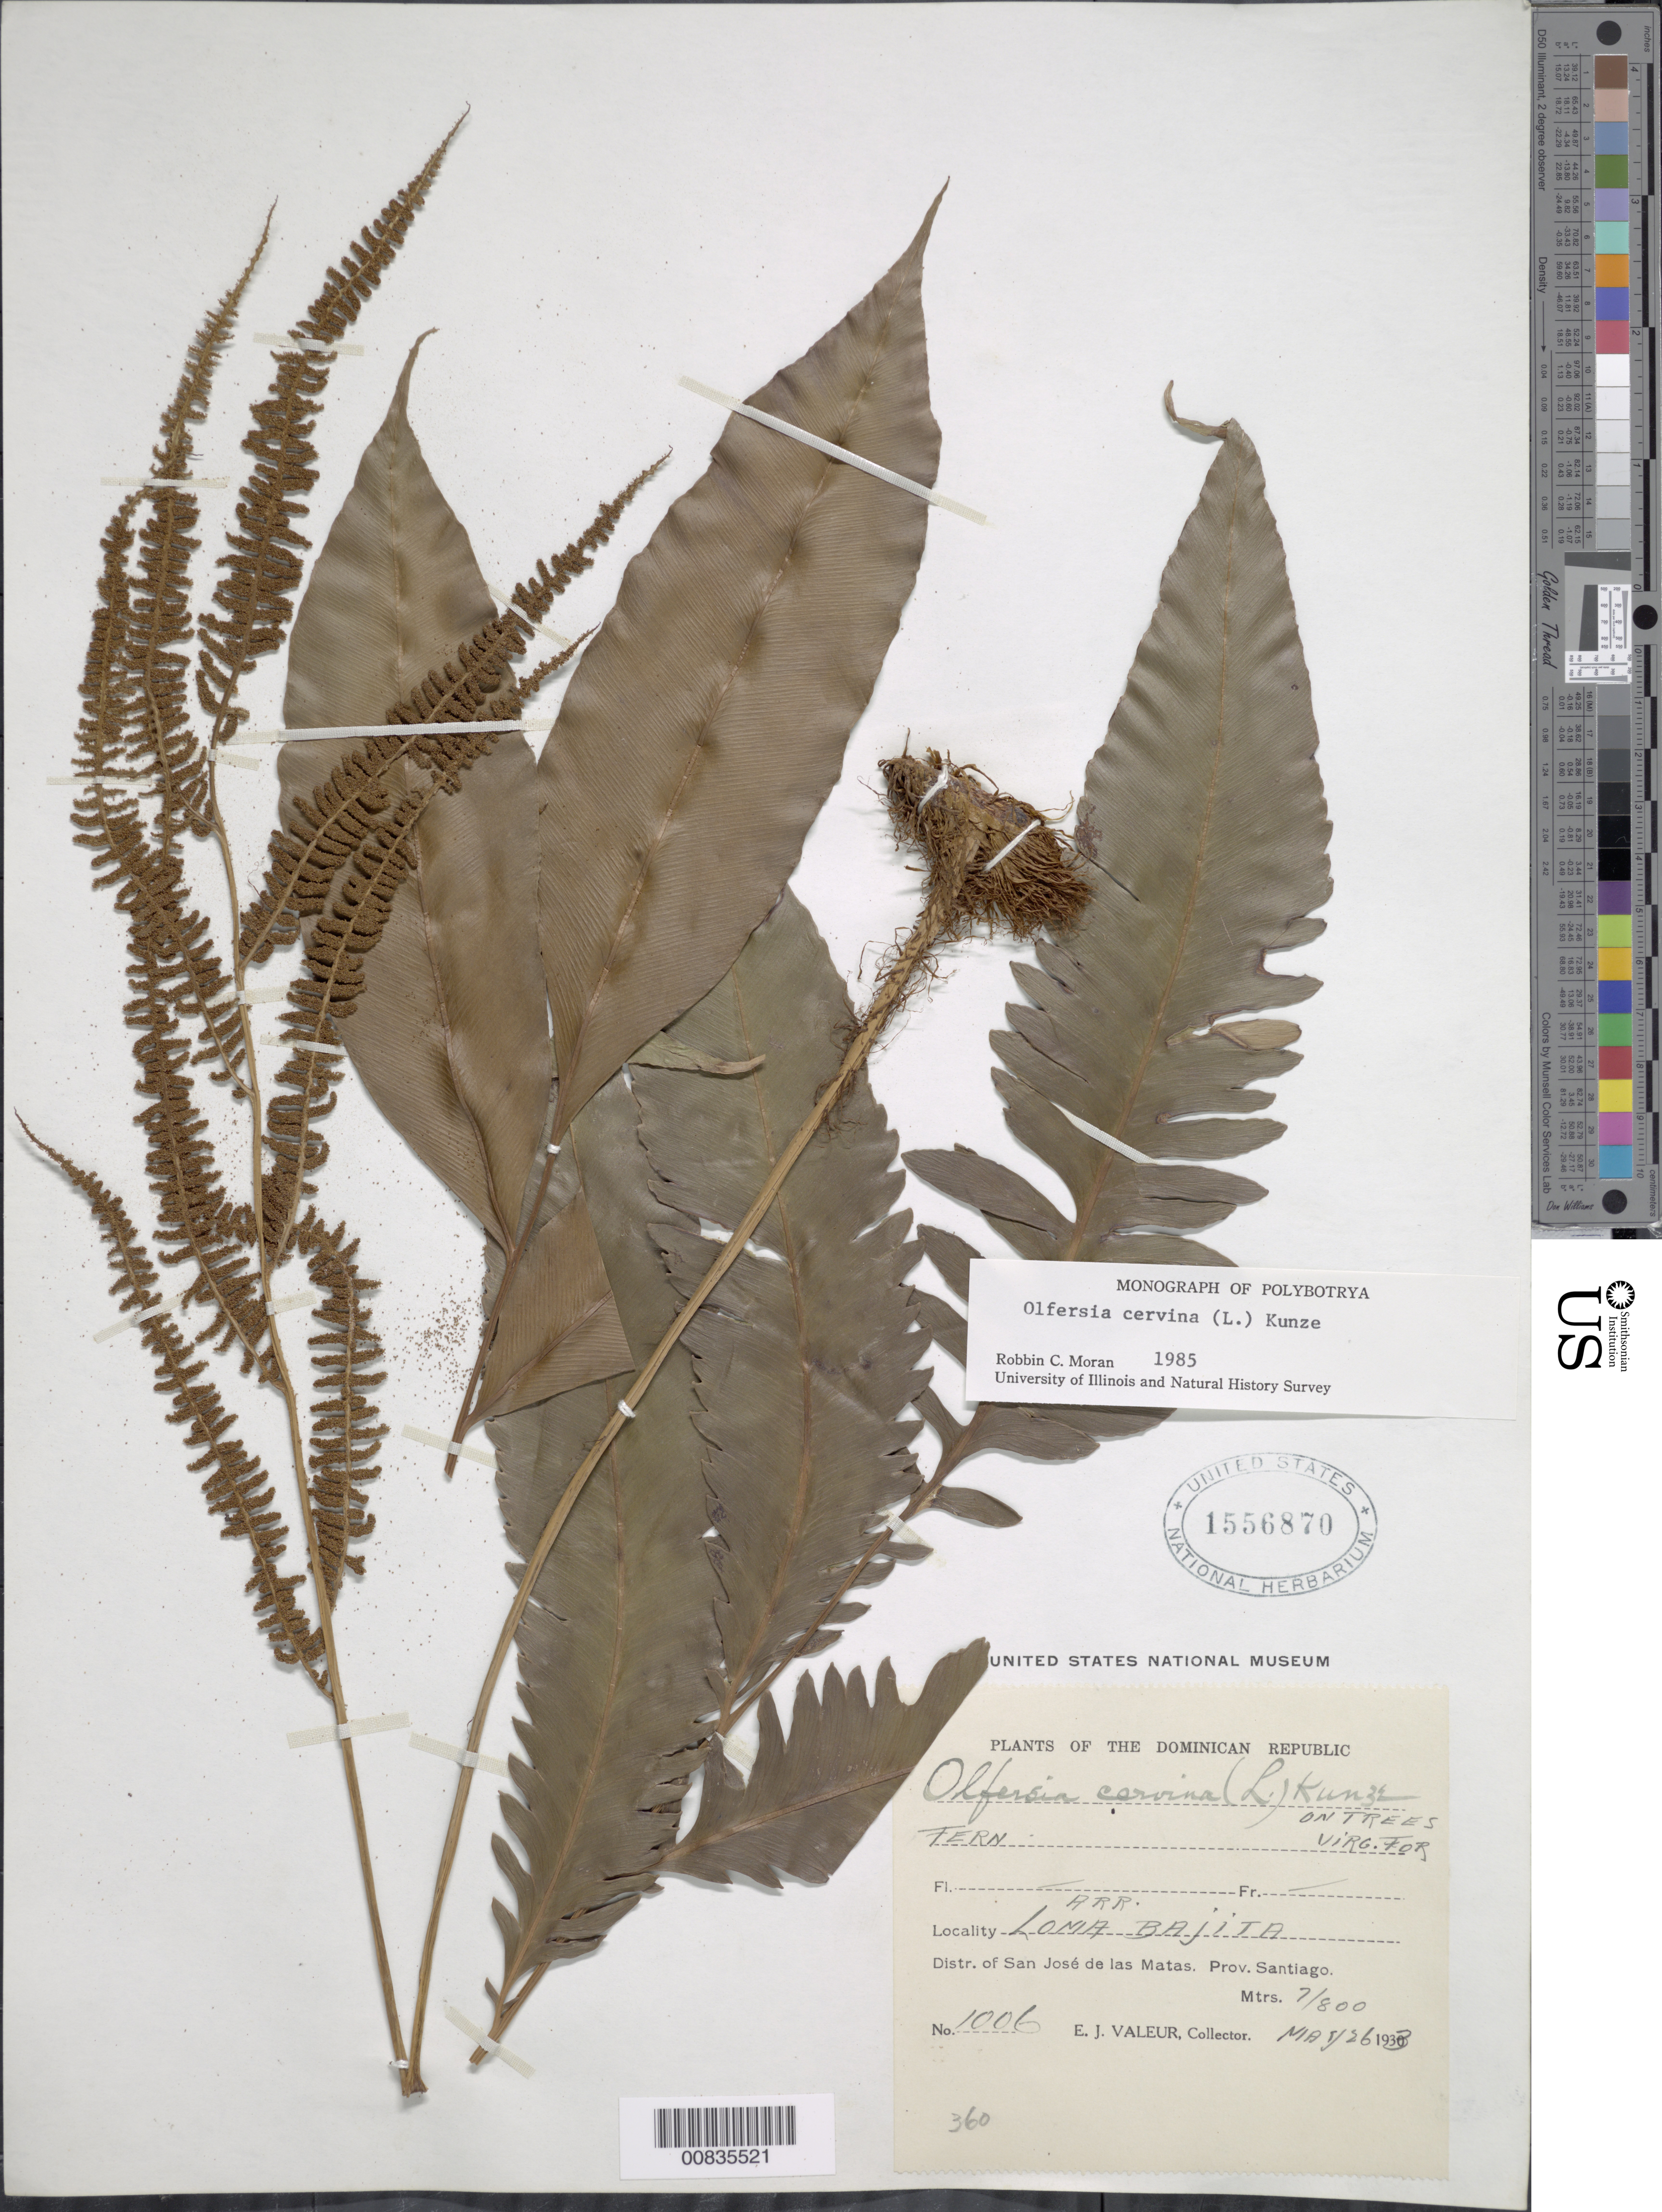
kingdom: Plantae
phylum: Tracheophyta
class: Polypodiopsida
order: Polypodiales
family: Dryopteridaceae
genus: Olfersia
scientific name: Olfersia cervina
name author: (L.) Kunze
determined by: Moran, R. C.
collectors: E. Valeur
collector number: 1006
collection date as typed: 26 May 1933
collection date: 1933-05-26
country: Dominican Republic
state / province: Santiago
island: Hispaniola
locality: Dist. San José de las Matas, Loma Bajito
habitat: Virgin forest, on trees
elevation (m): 700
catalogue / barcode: US 1556870